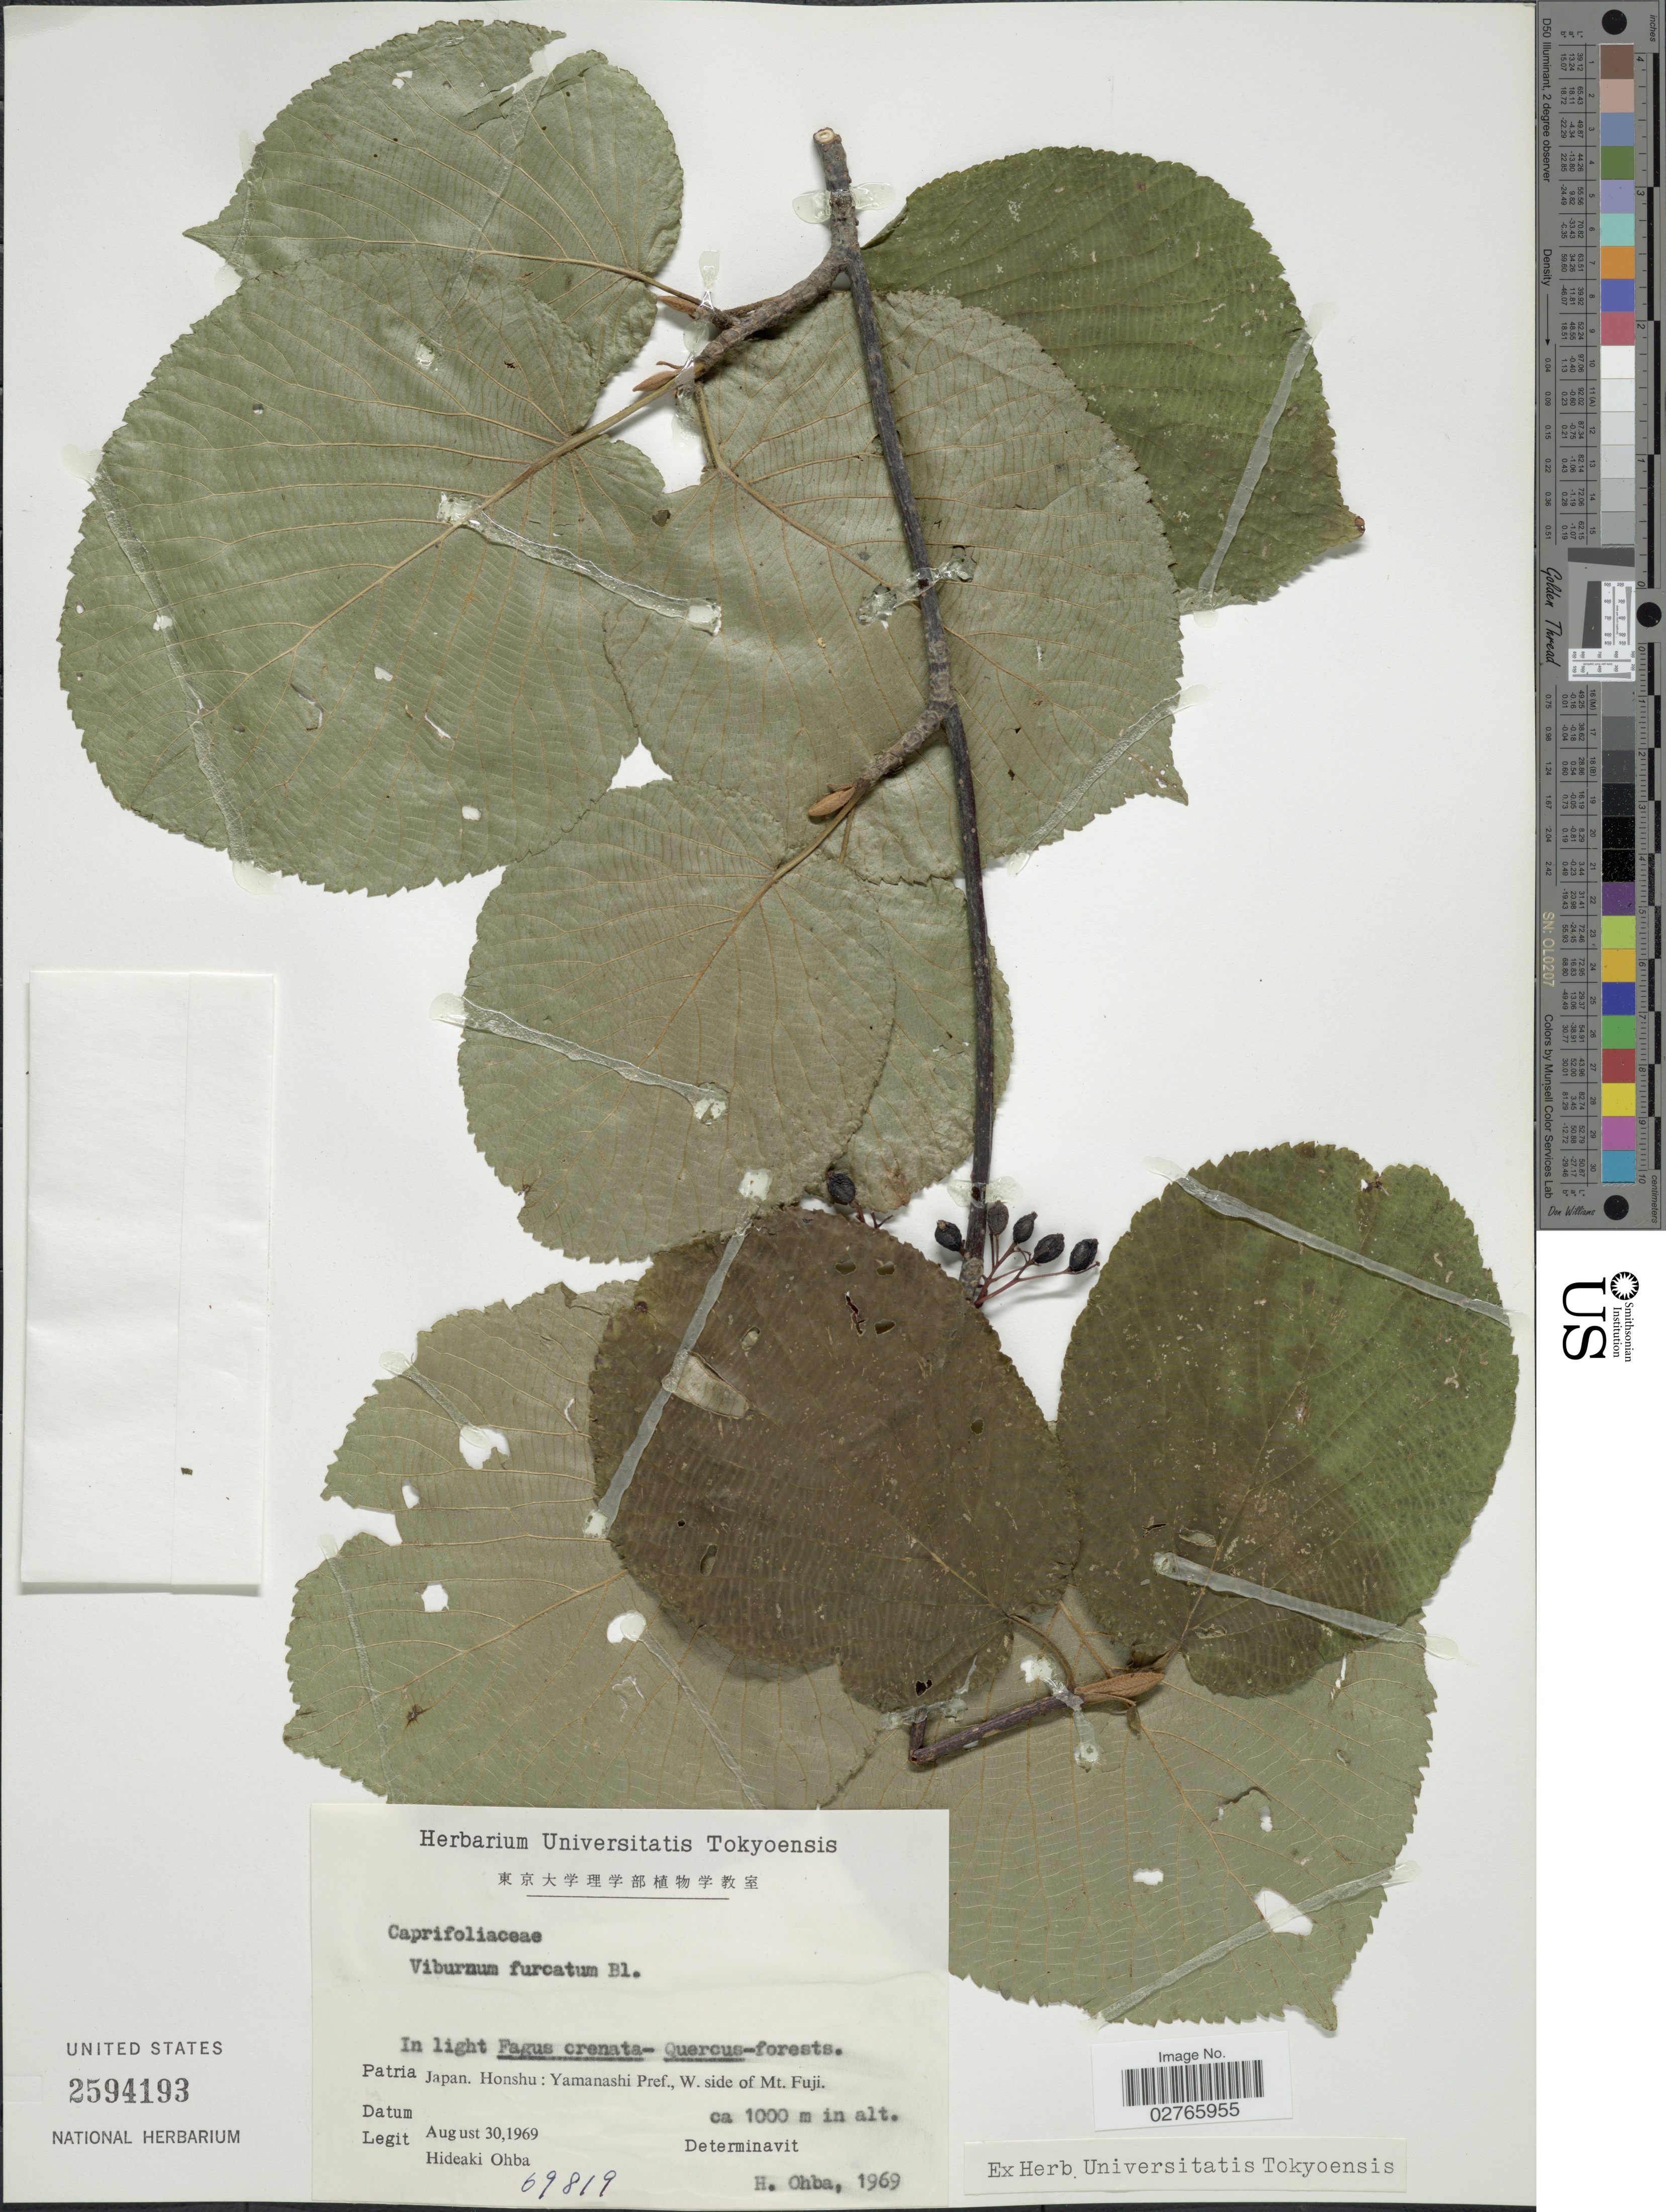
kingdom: Plantae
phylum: Tracheophyta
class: Magnoliopsida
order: Dipsacales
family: Viburnaceae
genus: Viburnum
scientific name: Viburnum furcatum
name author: Blume ex Maxim.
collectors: H. Ohba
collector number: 69819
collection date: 1969-08-30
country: Japan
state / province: Yamanasi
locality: Honshu: Yamanashi Pref., W. side of Mt. Fuji.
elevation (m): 1000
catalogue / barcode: US 2594193